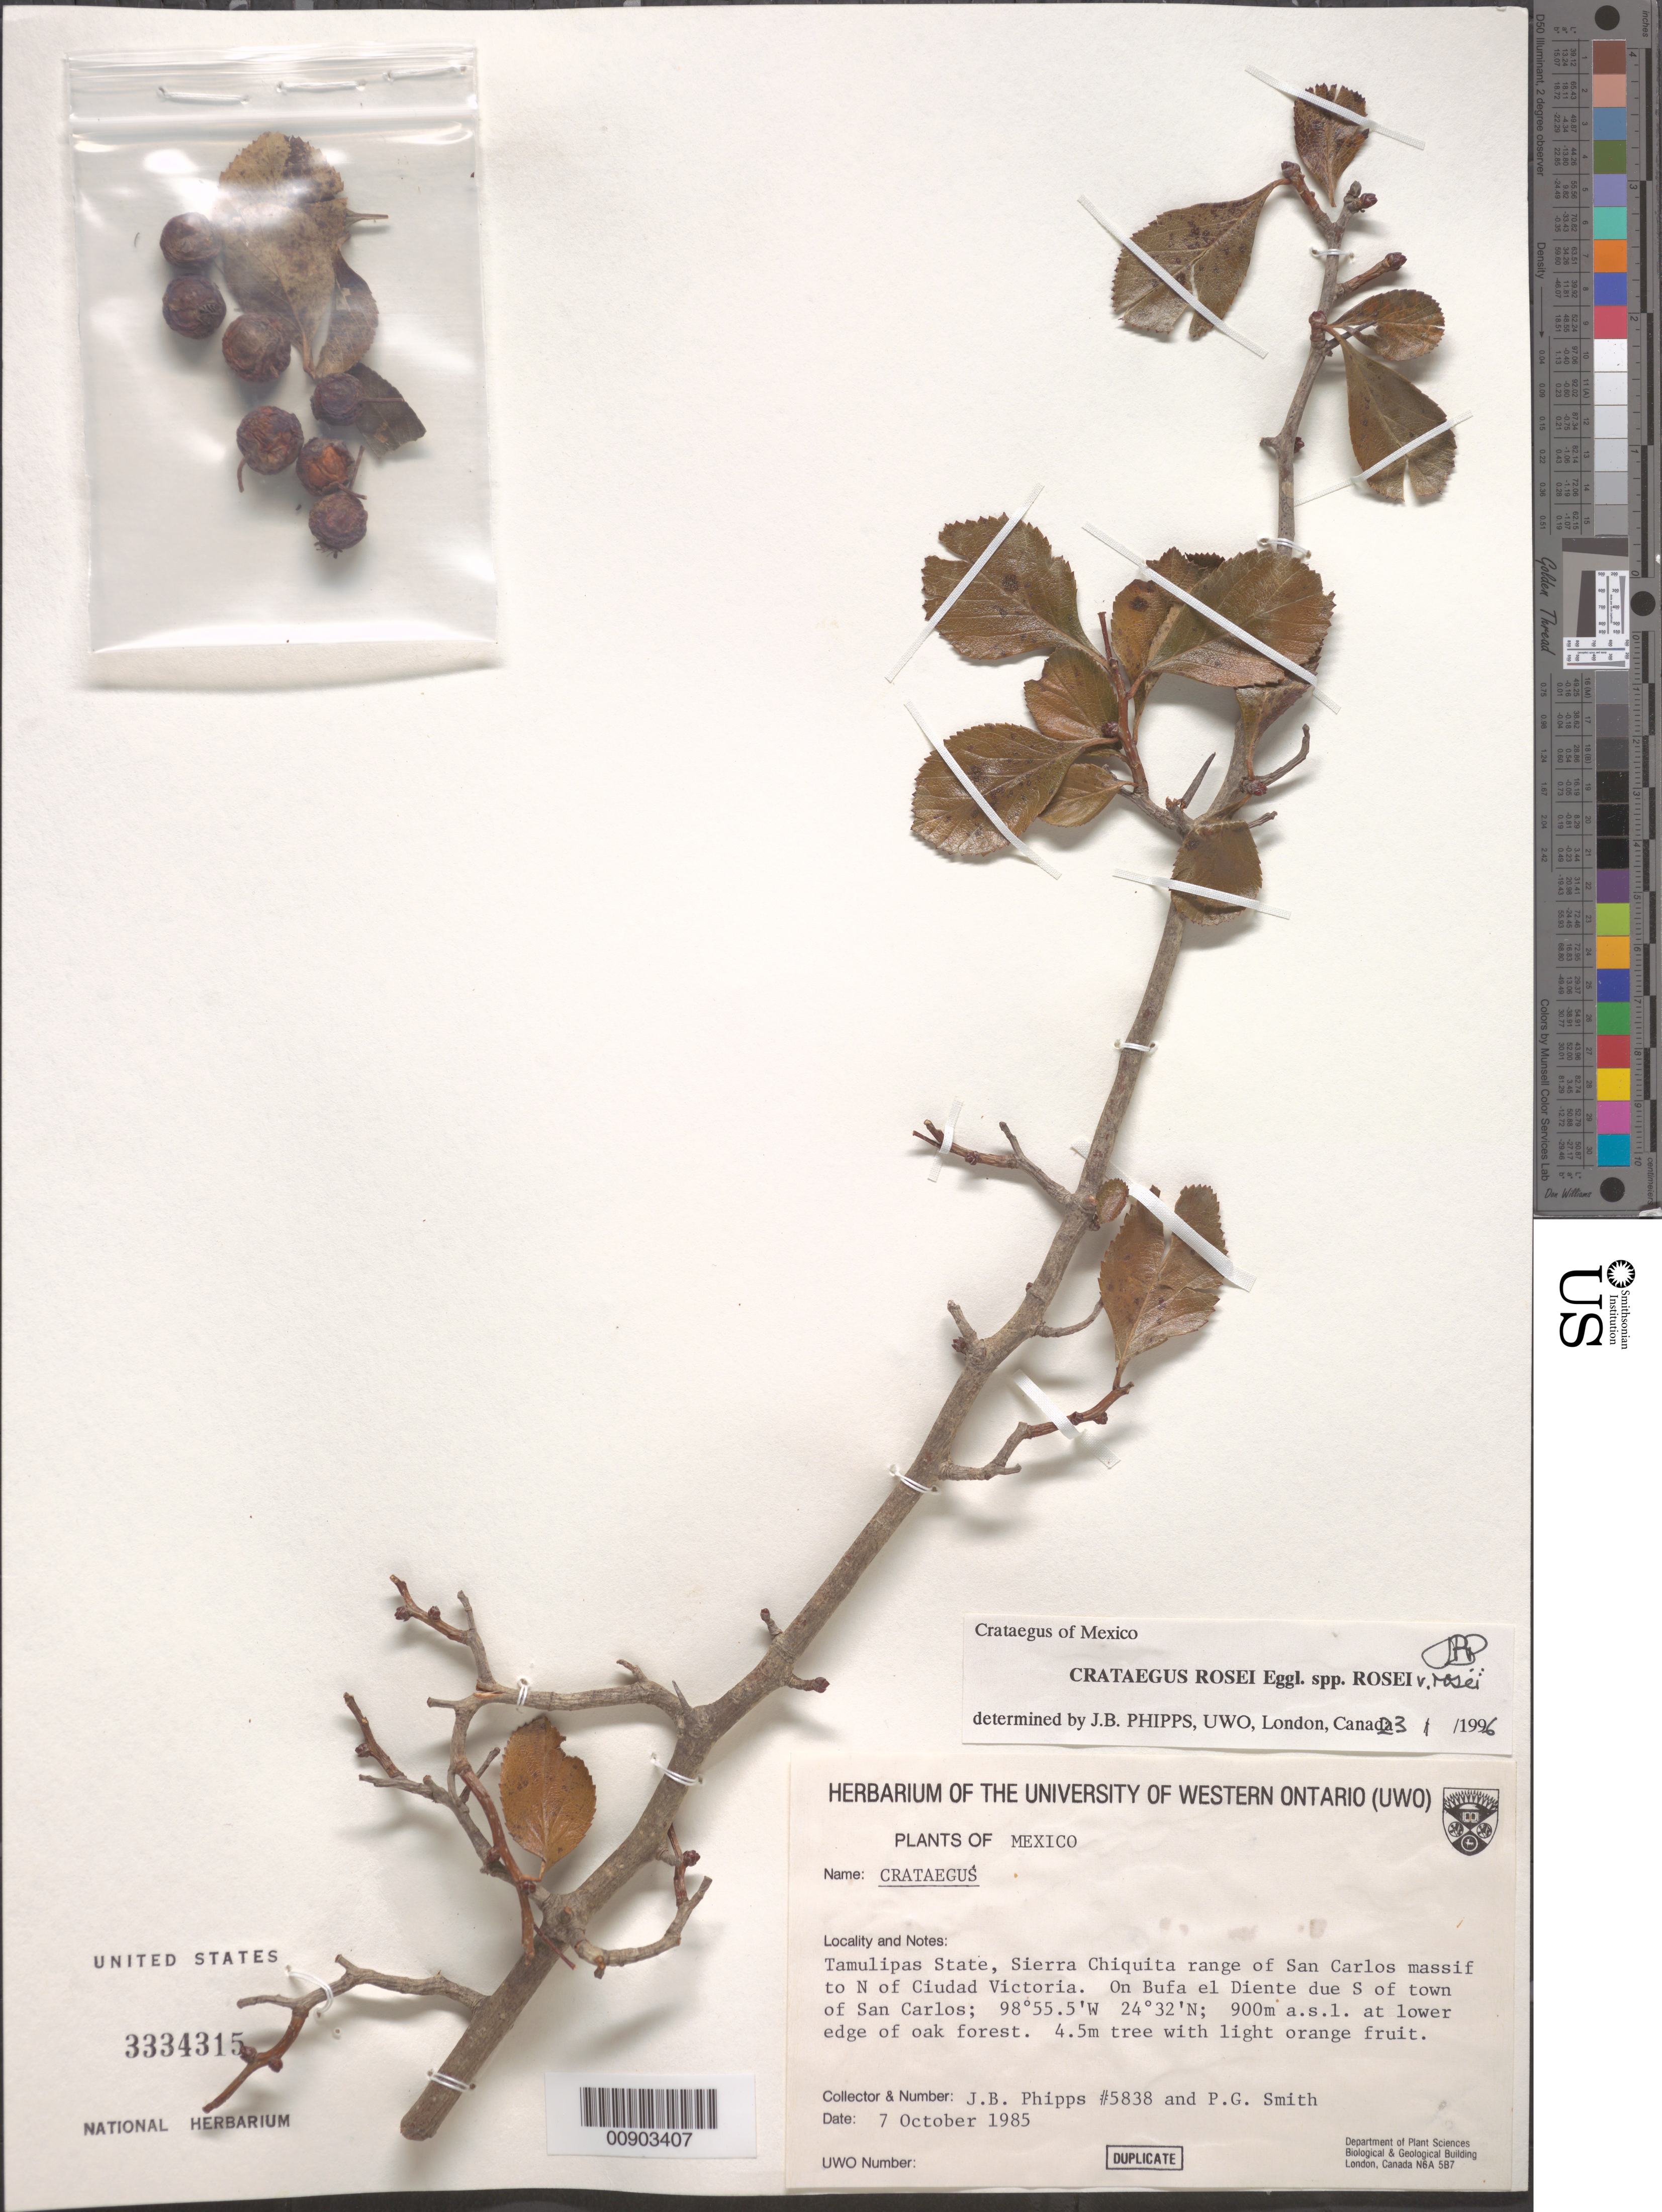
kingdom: Plantae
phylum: Tracheophyta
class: Magnoliopsida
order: Rosales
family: Rosaceae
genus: Crataegus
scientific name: Crataegus rosei var. rosei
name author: Eggl.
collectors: J. Phipps & P. Smith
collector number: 5838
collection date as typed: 07 Oct 1985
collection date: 1985-10-07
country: Mexico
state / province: Tamaulipas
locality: Tamaulipas State, Sierra Chiquita range of San Carlos massif to N of Ciudad Victoria. On Bufa el Diente due S of town of San Carlos.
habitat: At lower edge of oak forest.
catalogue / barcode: US 3334315